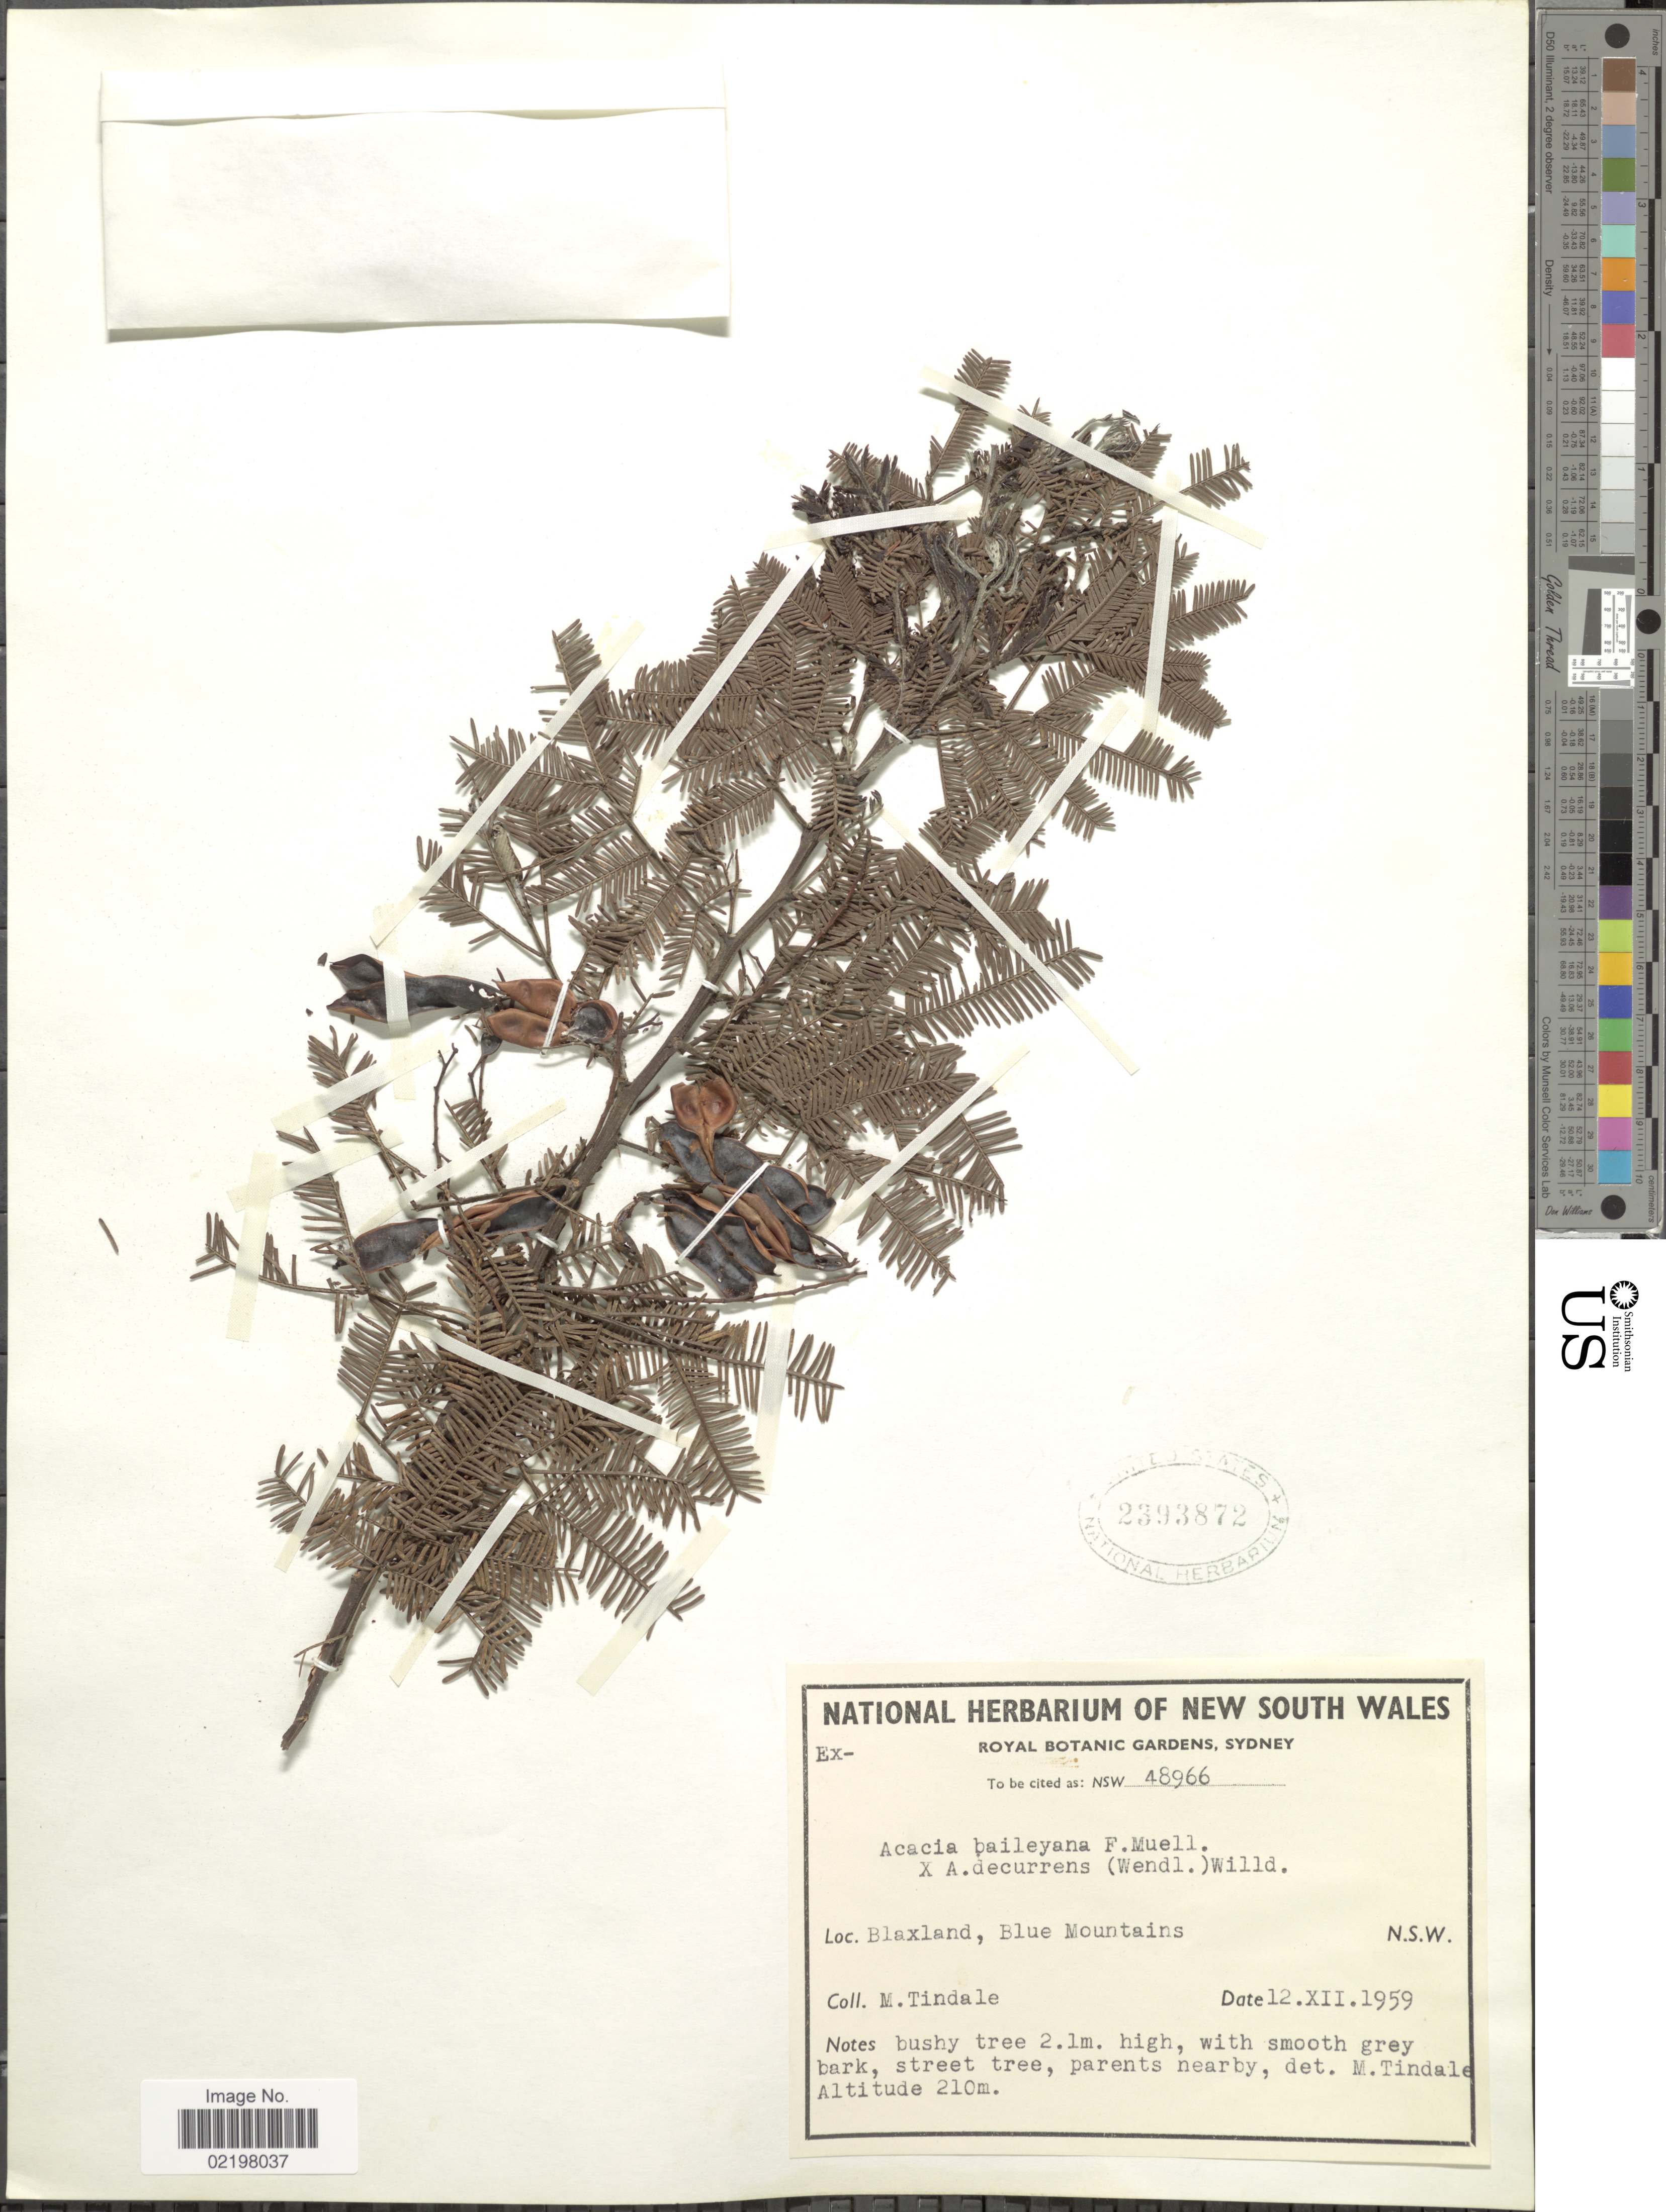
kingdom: Plantae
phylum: Tracheophyta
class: Magnoliopsida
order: Fabales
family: Fabaceae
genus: Acacia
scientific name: Acacia baileyana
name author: F. Muell.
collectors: M. D. Tindale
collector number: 48966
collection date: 1959-12-12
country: Australia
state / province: New South Wales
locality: Blaxlnd, Blue Mountains, N.S.W.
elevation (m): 210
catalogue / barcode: US 2393872